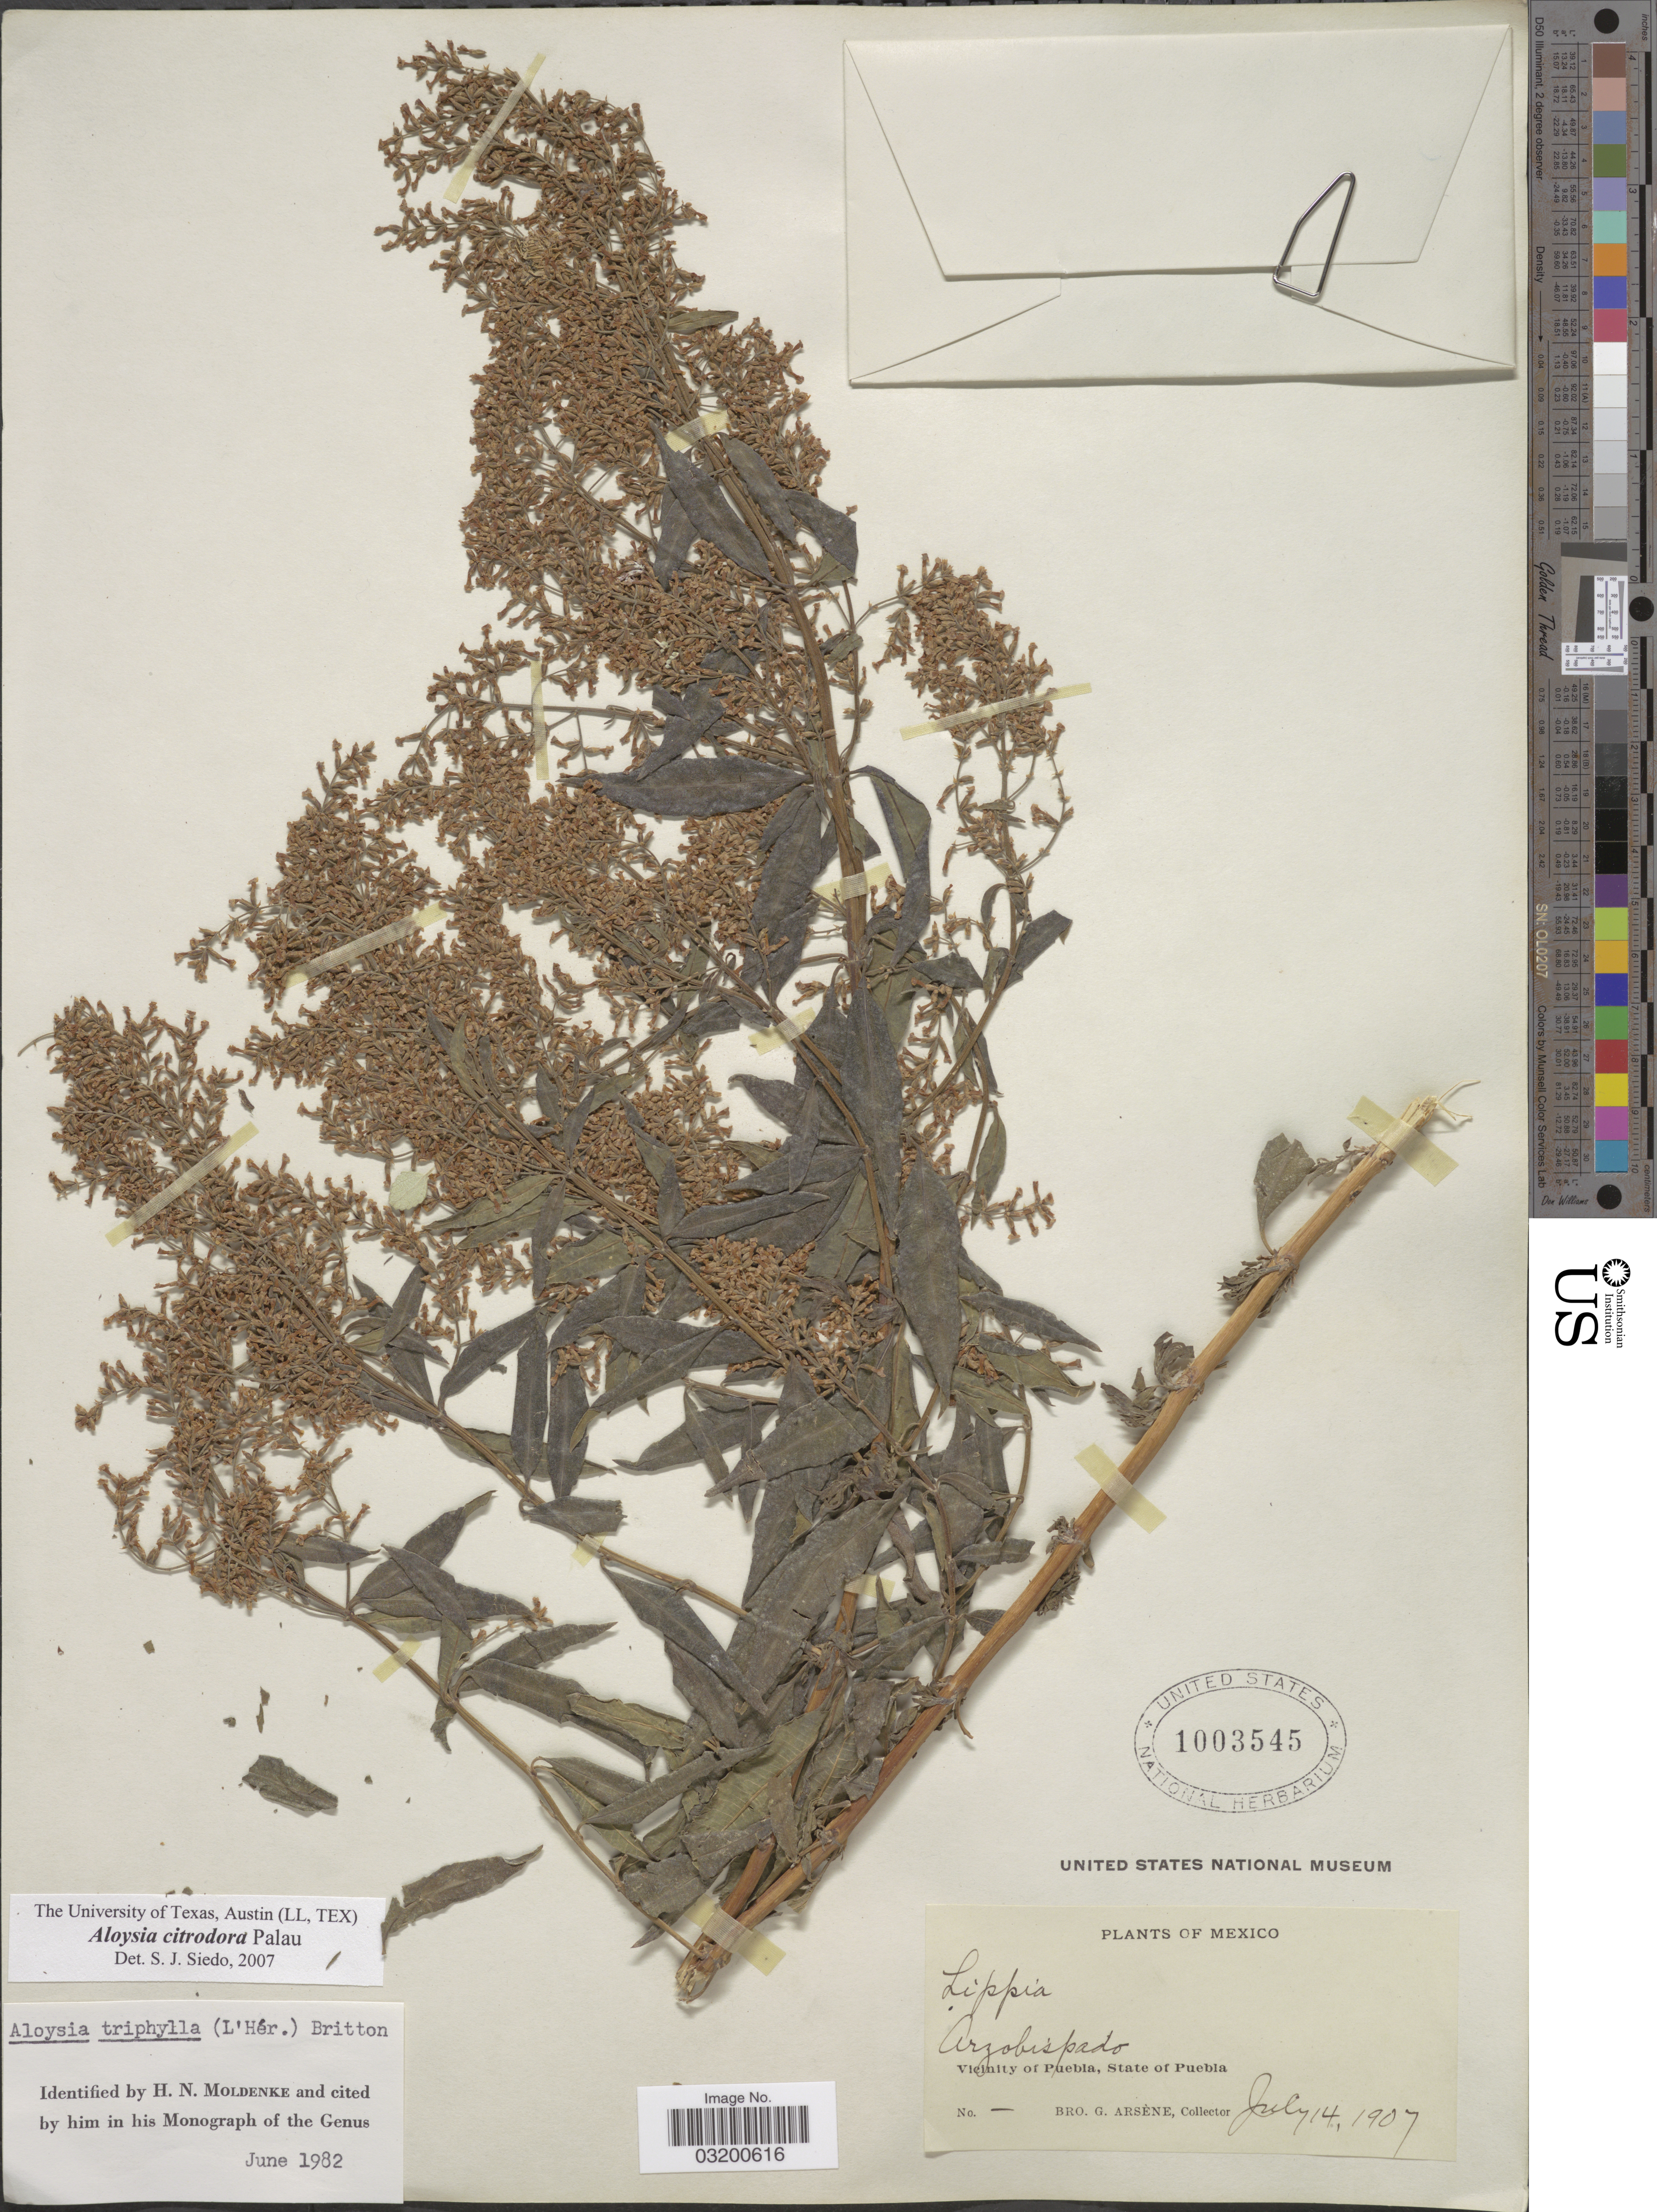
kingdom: Plantae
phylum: Tracheophyta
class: Magnoliopsida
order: Lamiales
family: Verbenaceae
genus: Aloysia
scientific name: Aloysia citrodora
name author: Paláu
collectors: Bro. G. Arsène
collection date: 1907-07-14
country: Mexico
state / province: Puebla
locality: Arzobispado. Vicinity of Puebla.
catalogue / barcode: US 1003545